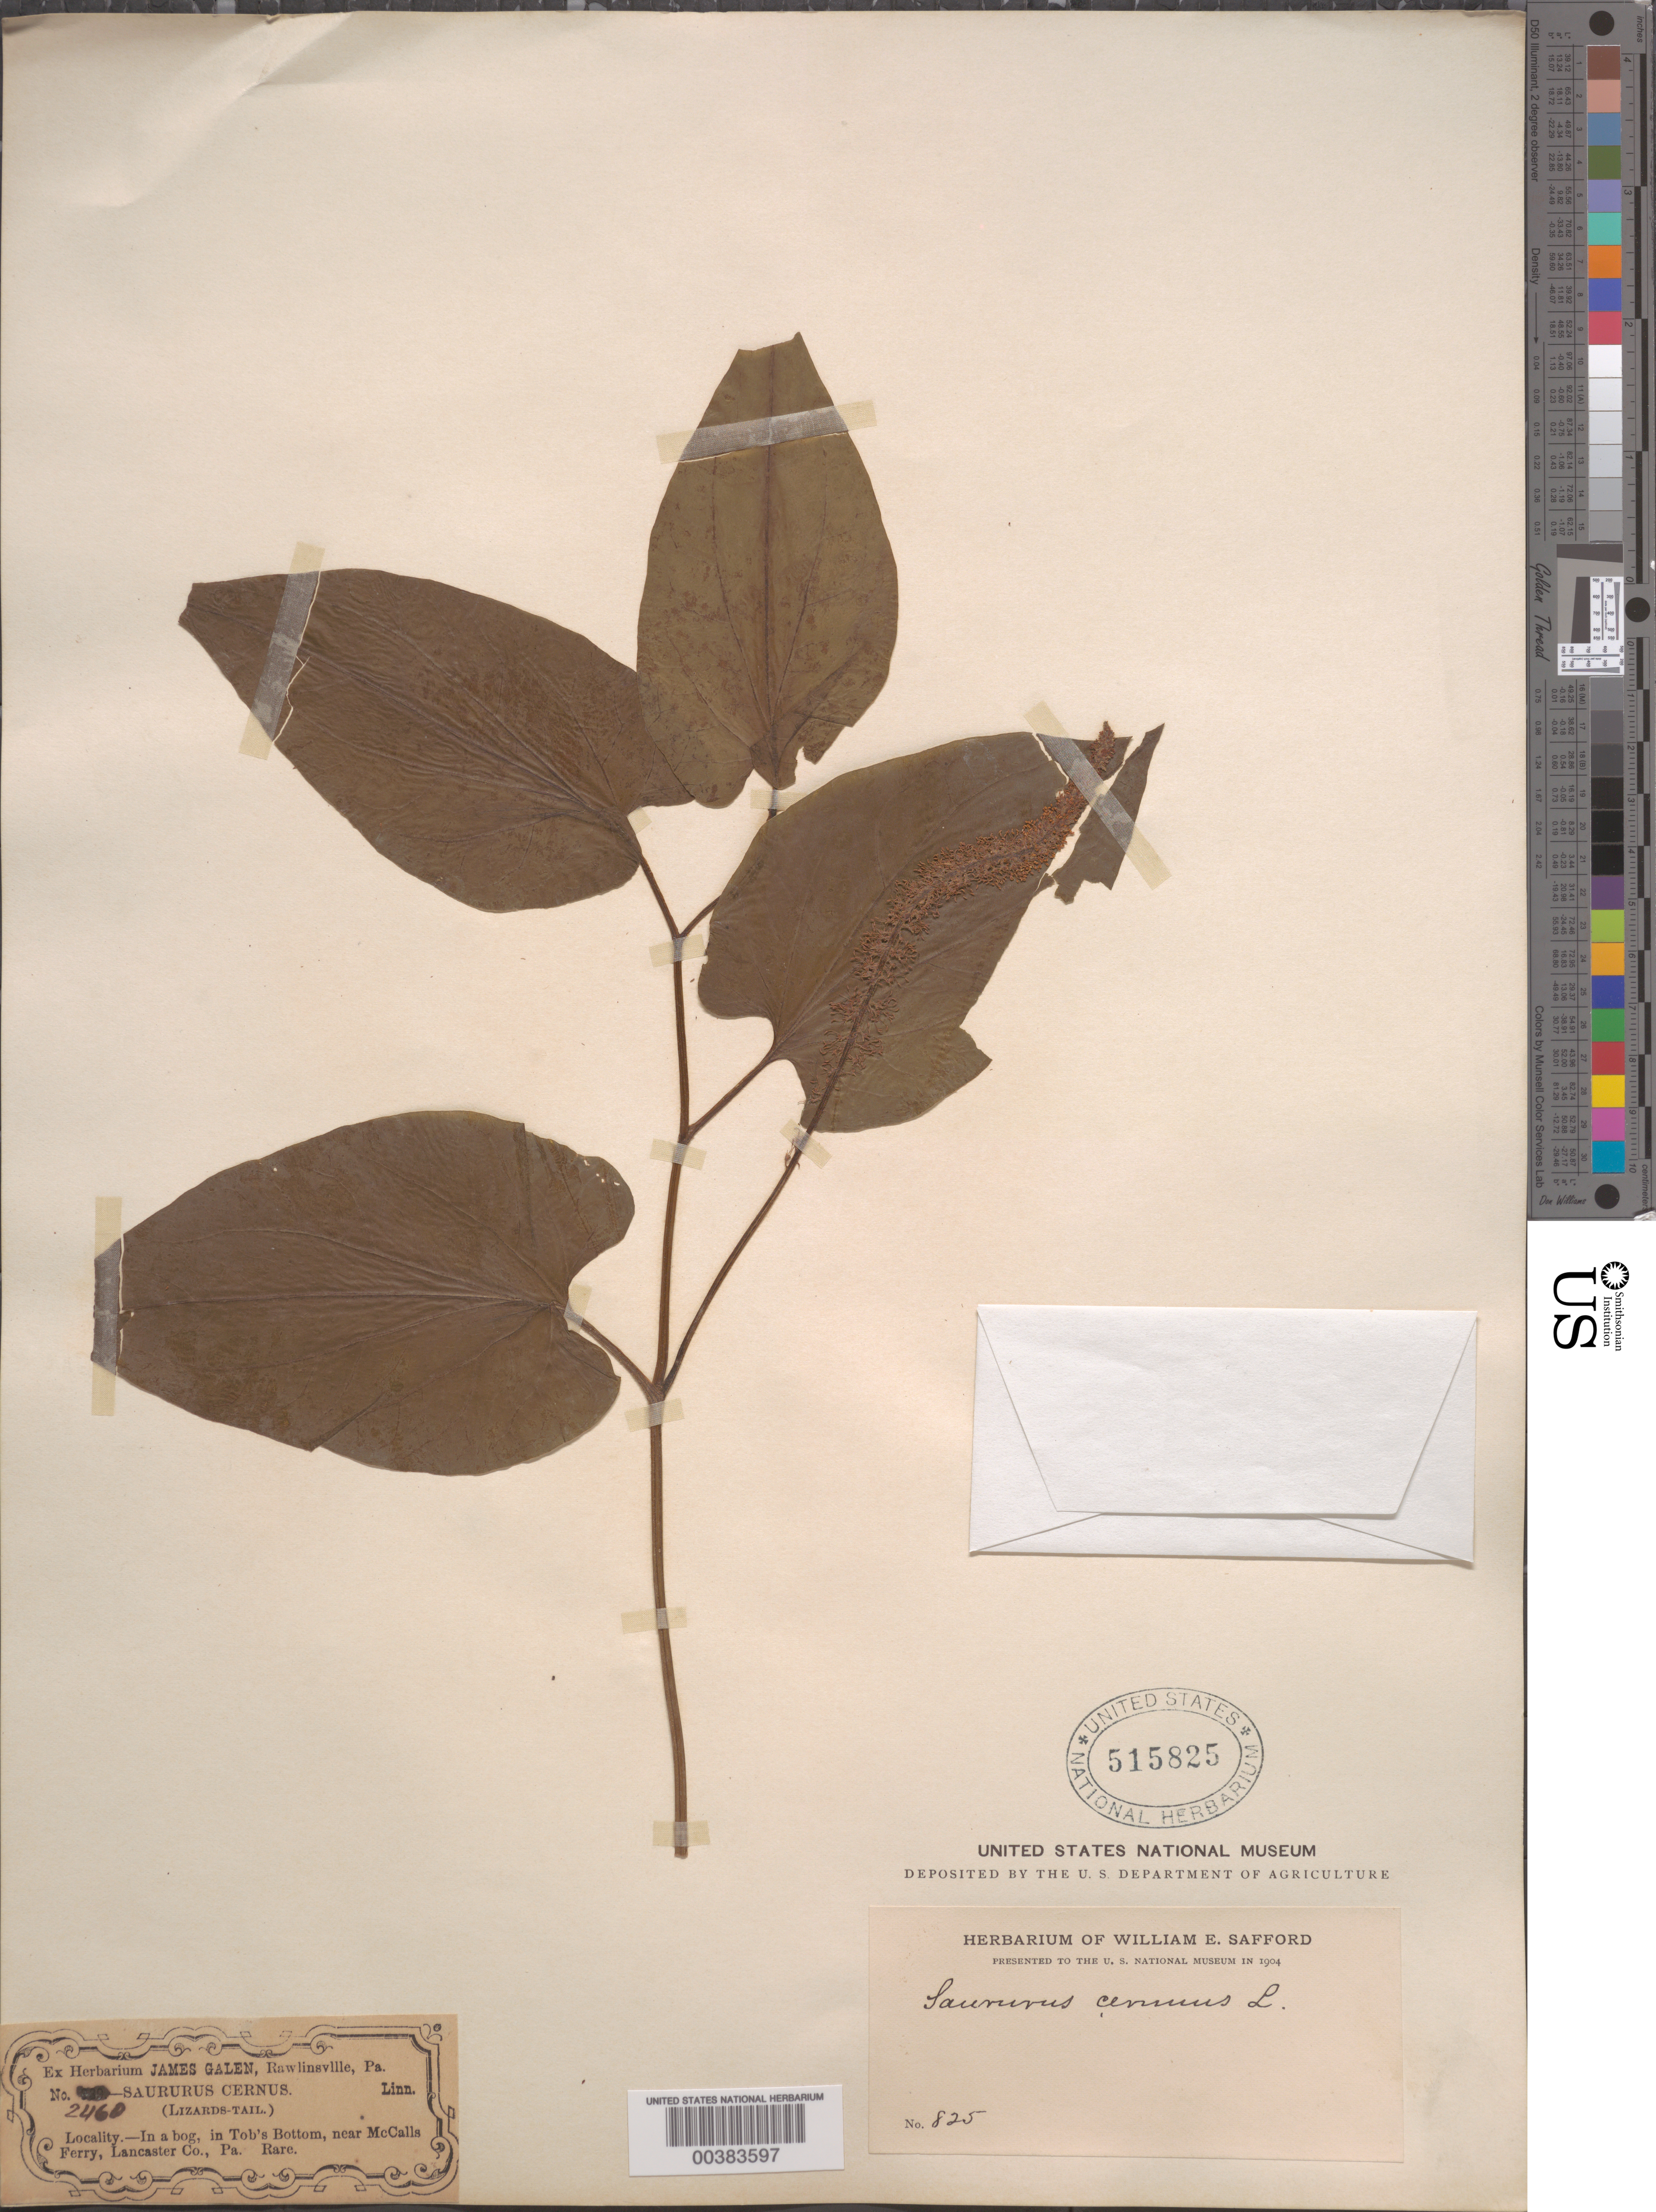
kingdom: Plantae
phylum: Tracheophyta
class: Magnoliopsida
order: Piperales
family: Saururaceae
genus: Saururus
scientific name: Saururus cernuus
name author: L.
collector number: Ex Herb. J. Galen 2460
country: United States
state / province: Pennsylvania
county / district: Lancaster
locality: Tob's bottom, near mccalls ferry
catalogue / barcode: US 515825